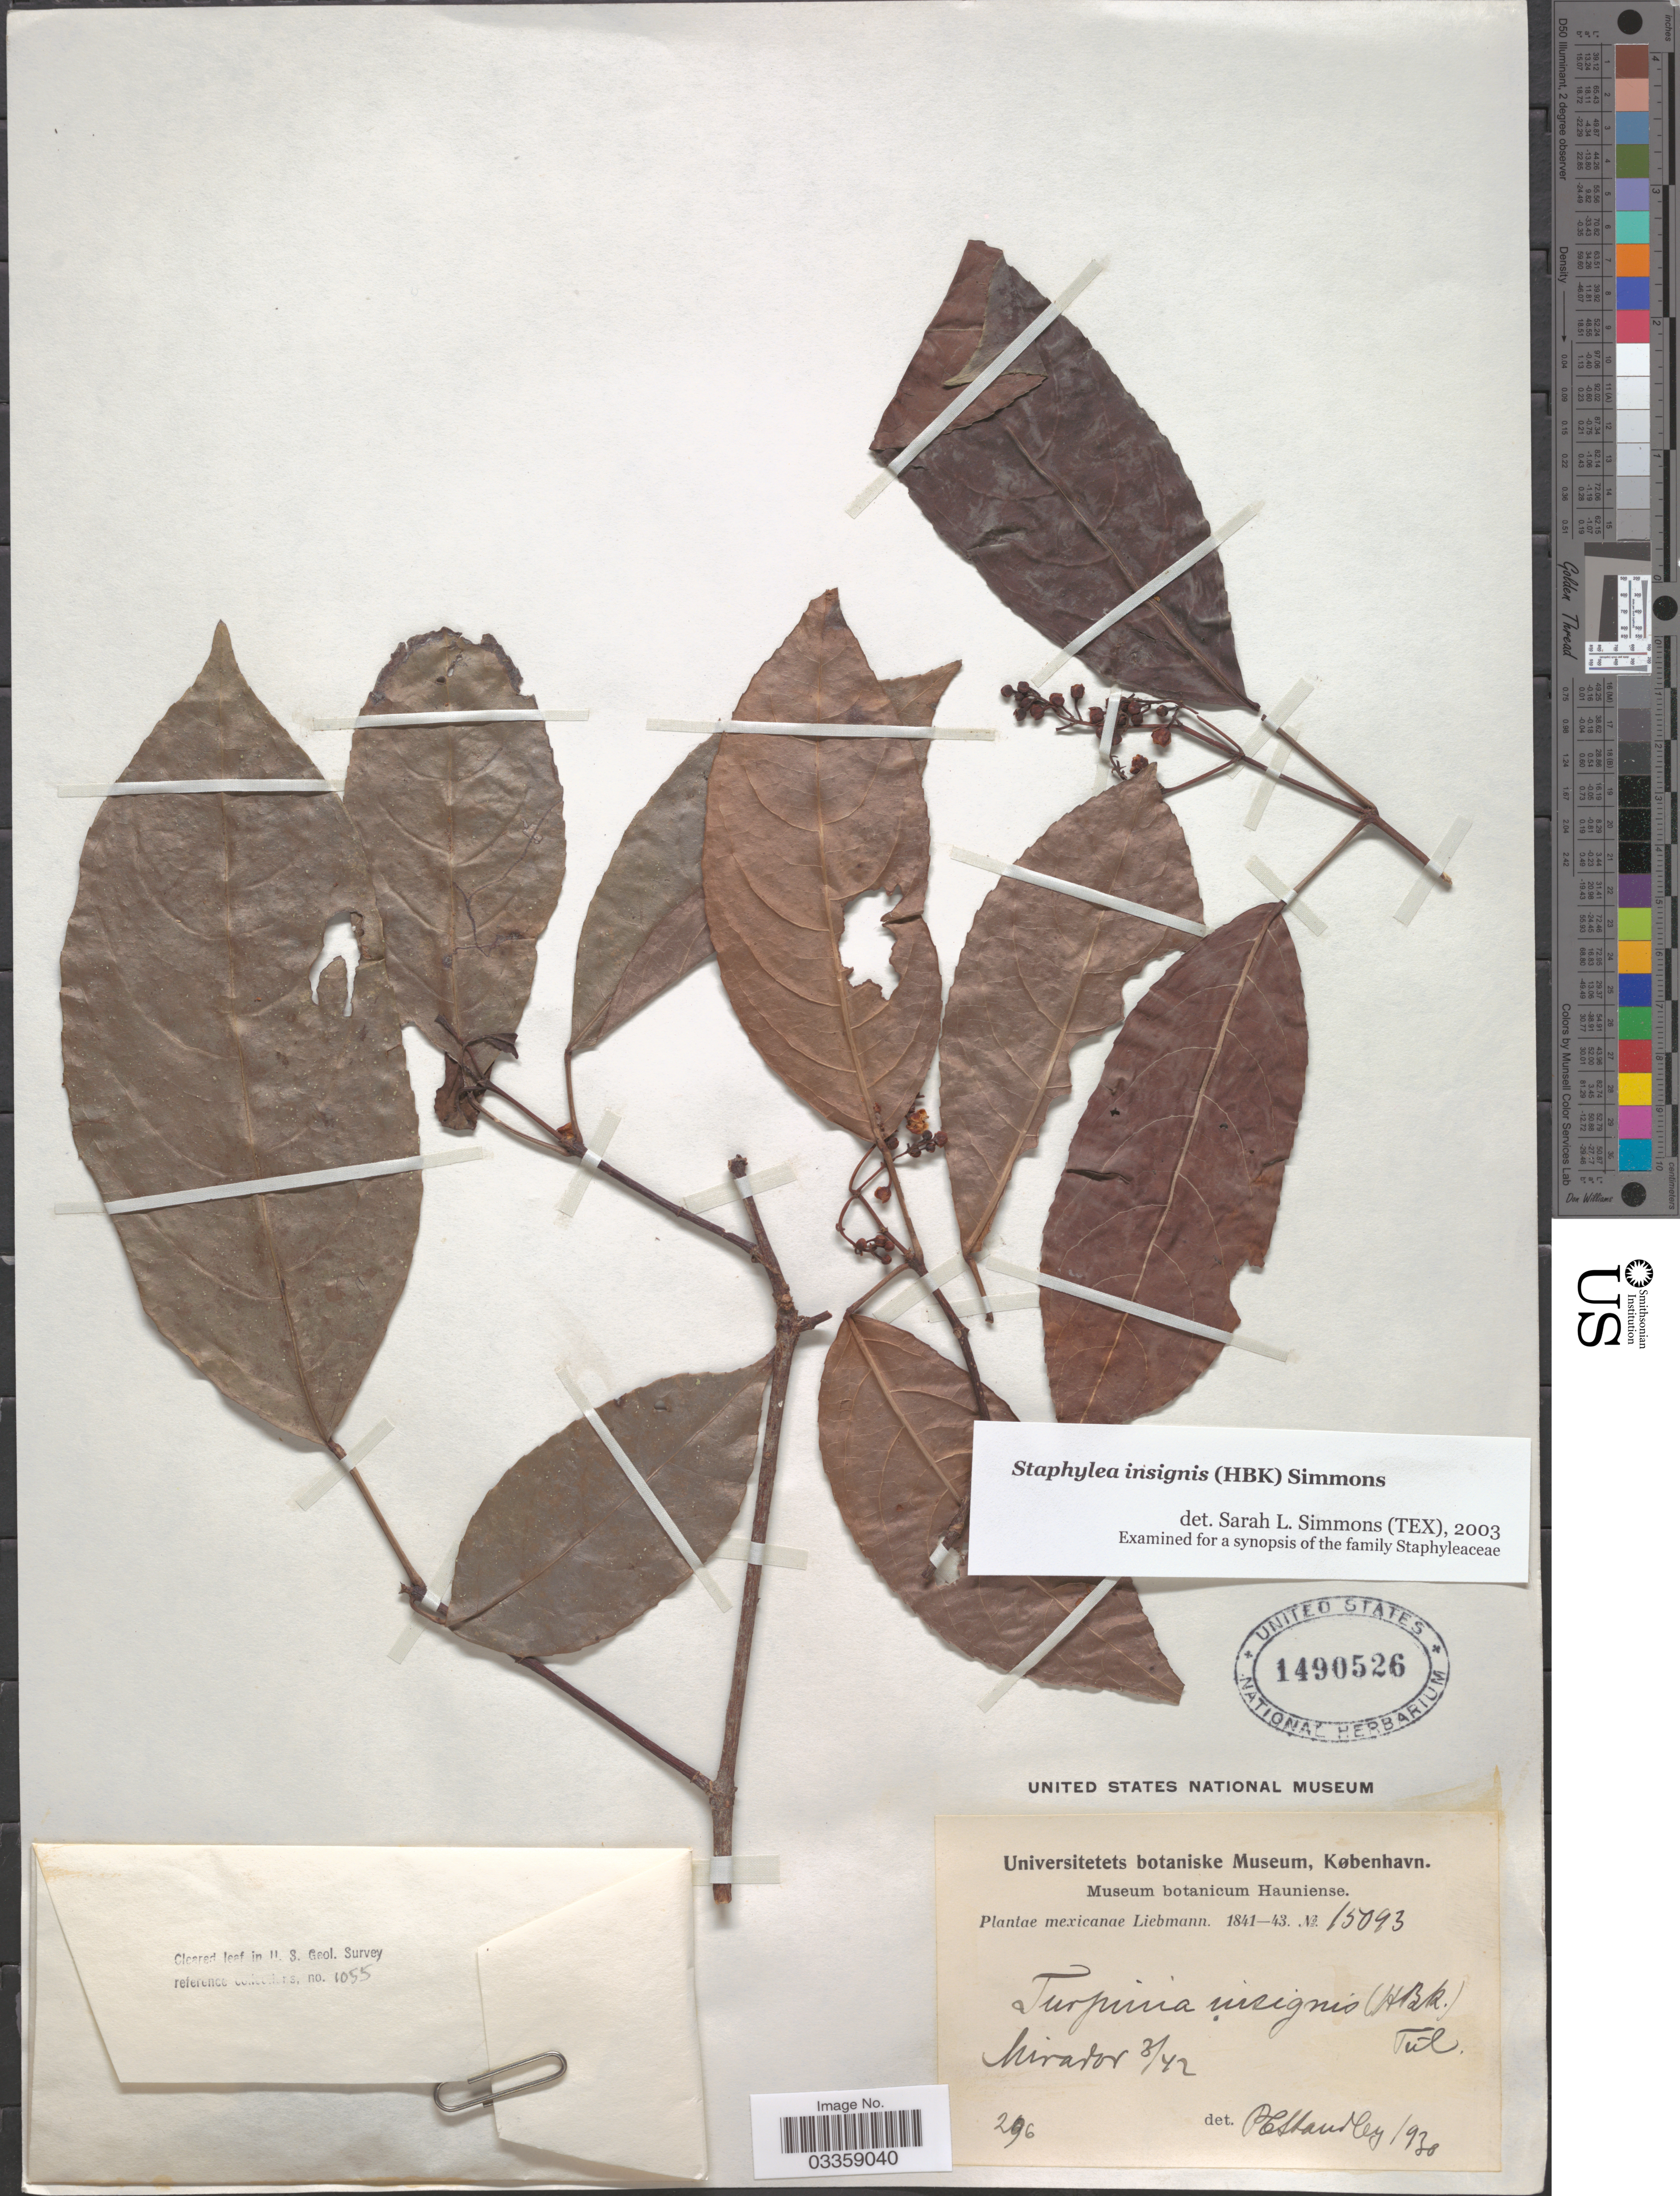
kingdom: Plantae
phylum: Tracheophyta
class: Magnoliopsida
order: Crossosomatales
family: Staphyleaceae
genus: Turpinia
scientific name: Turpinia insignis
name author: (Kunth) Tul.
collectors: Liebmann, --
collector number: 15093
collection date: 1842-03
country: Mexico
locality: Mirador.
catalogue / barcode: US 1490526